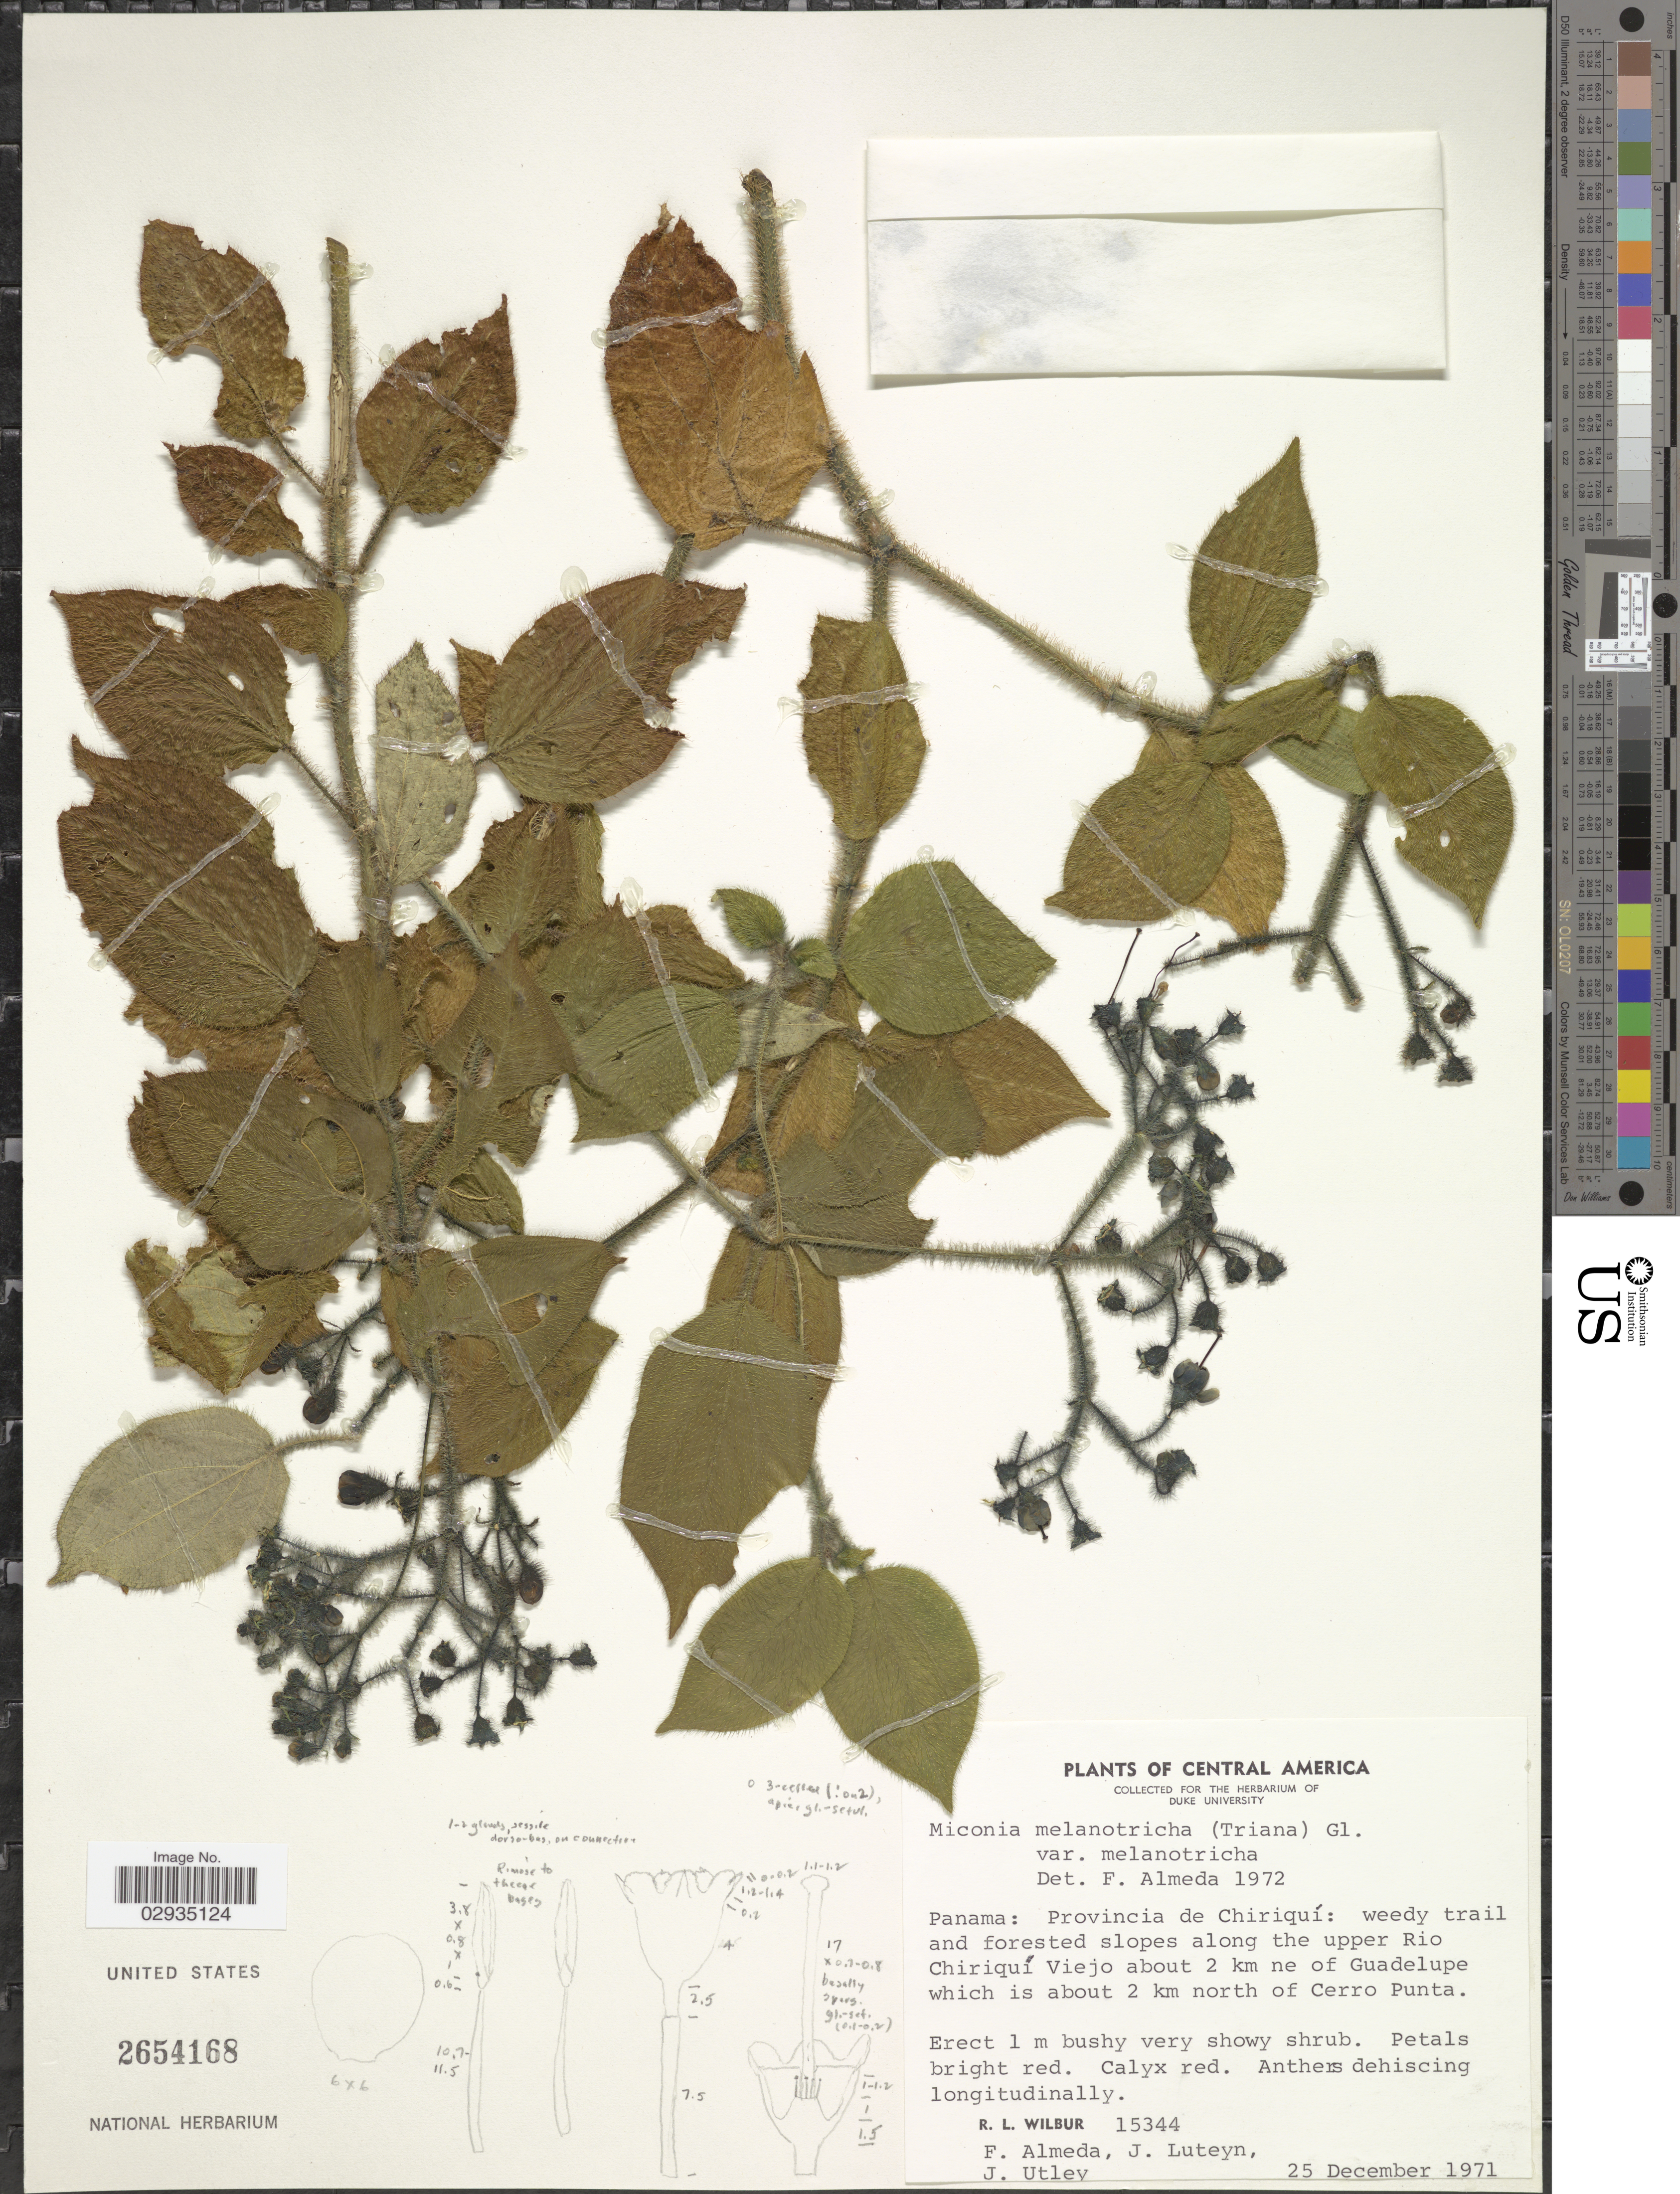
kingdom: Plantae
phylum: Tracheophyta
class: Magnoliopsida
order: Myrtales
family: Melastomataceae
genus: Miconia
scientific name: Miconia melanotricha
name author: (Triana) Gleason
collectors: R. L. Wilbur, F. Almeda, J. L. Luteyn & J. Utley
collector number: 15344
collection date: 1971-12-25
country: Panama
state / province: Chiriqui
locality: Weedy trail and forested slopes along the upper Rio Chiriquí Viejo about 2 km ne of Guadelupe which is about 2 km north of Cerro Punta.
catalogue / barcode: US 2654168